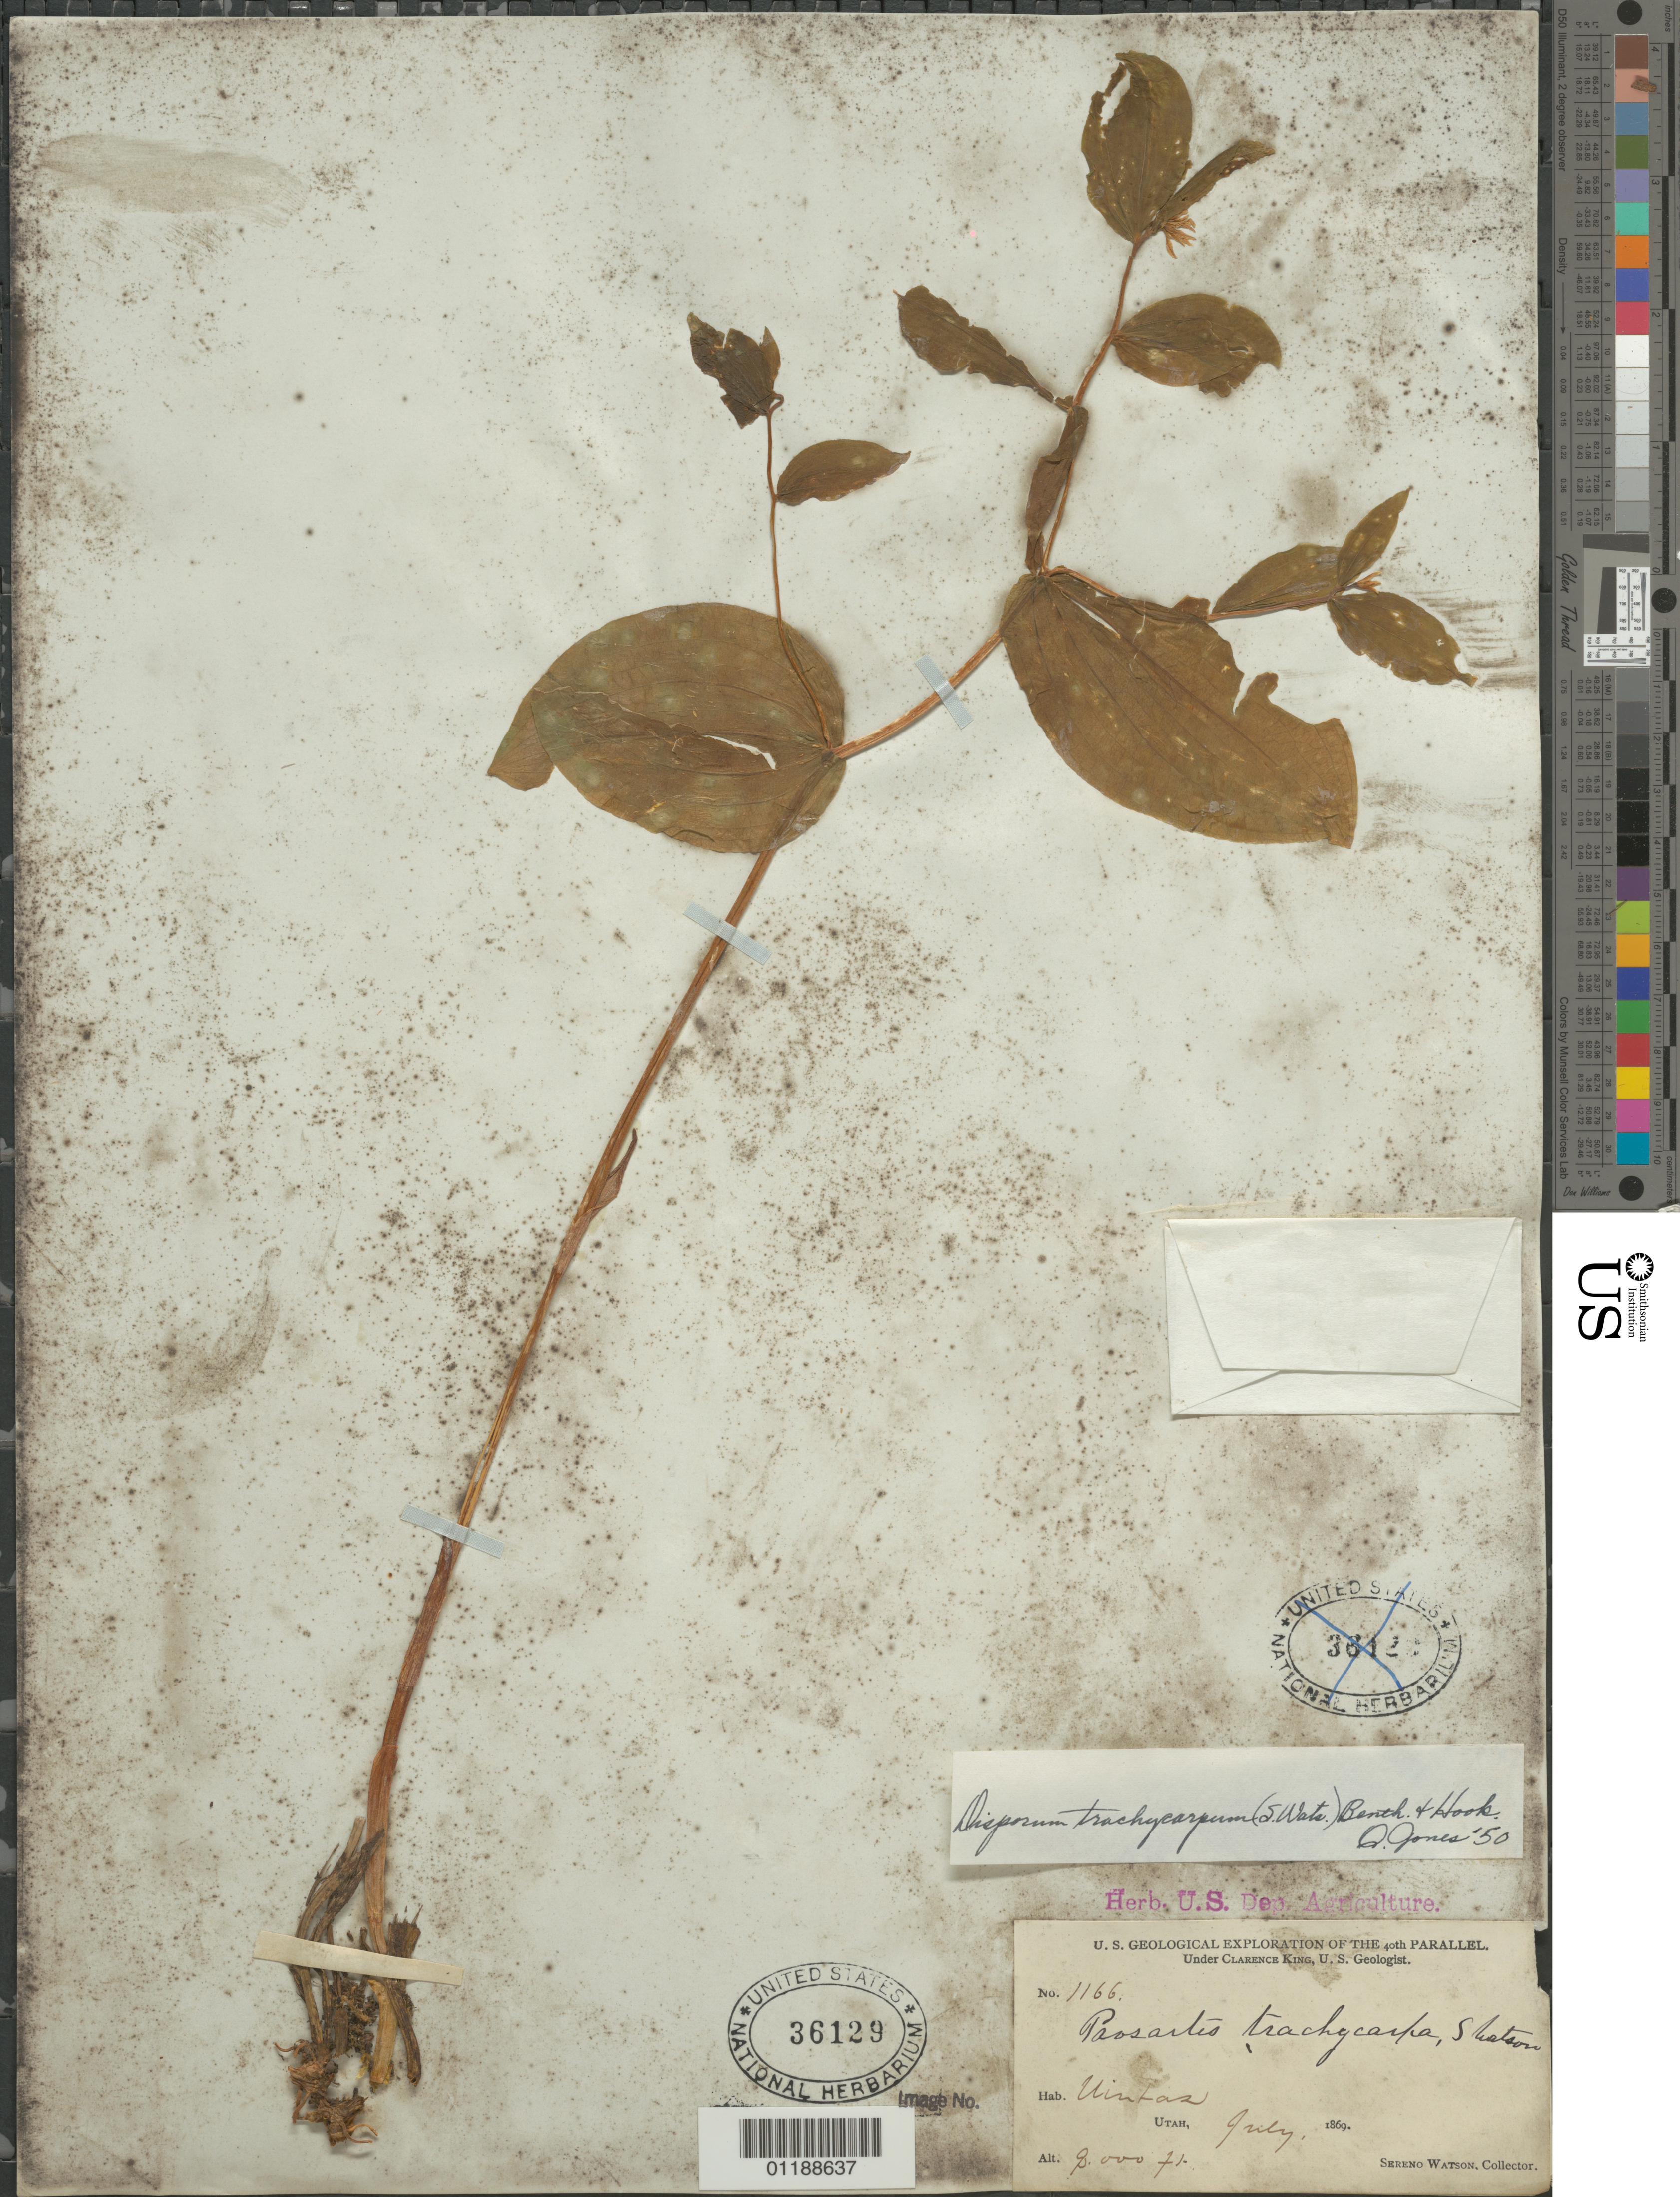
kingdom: Plantae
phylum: Tracheophyta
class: Liliopsida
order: Liliales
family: Colchicaceae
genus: Disporum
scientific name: Disporum trachycarpum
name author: (S. Watson) Benth. & Hook. f.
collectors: S. Watson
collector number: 1166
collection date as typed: Jul 1869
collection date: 1869-07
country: United States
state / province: Utah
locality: Uintas.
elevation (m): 2438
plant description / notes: Possible type of Prosartes trachycarpa S. Watson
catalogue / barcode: US 36129